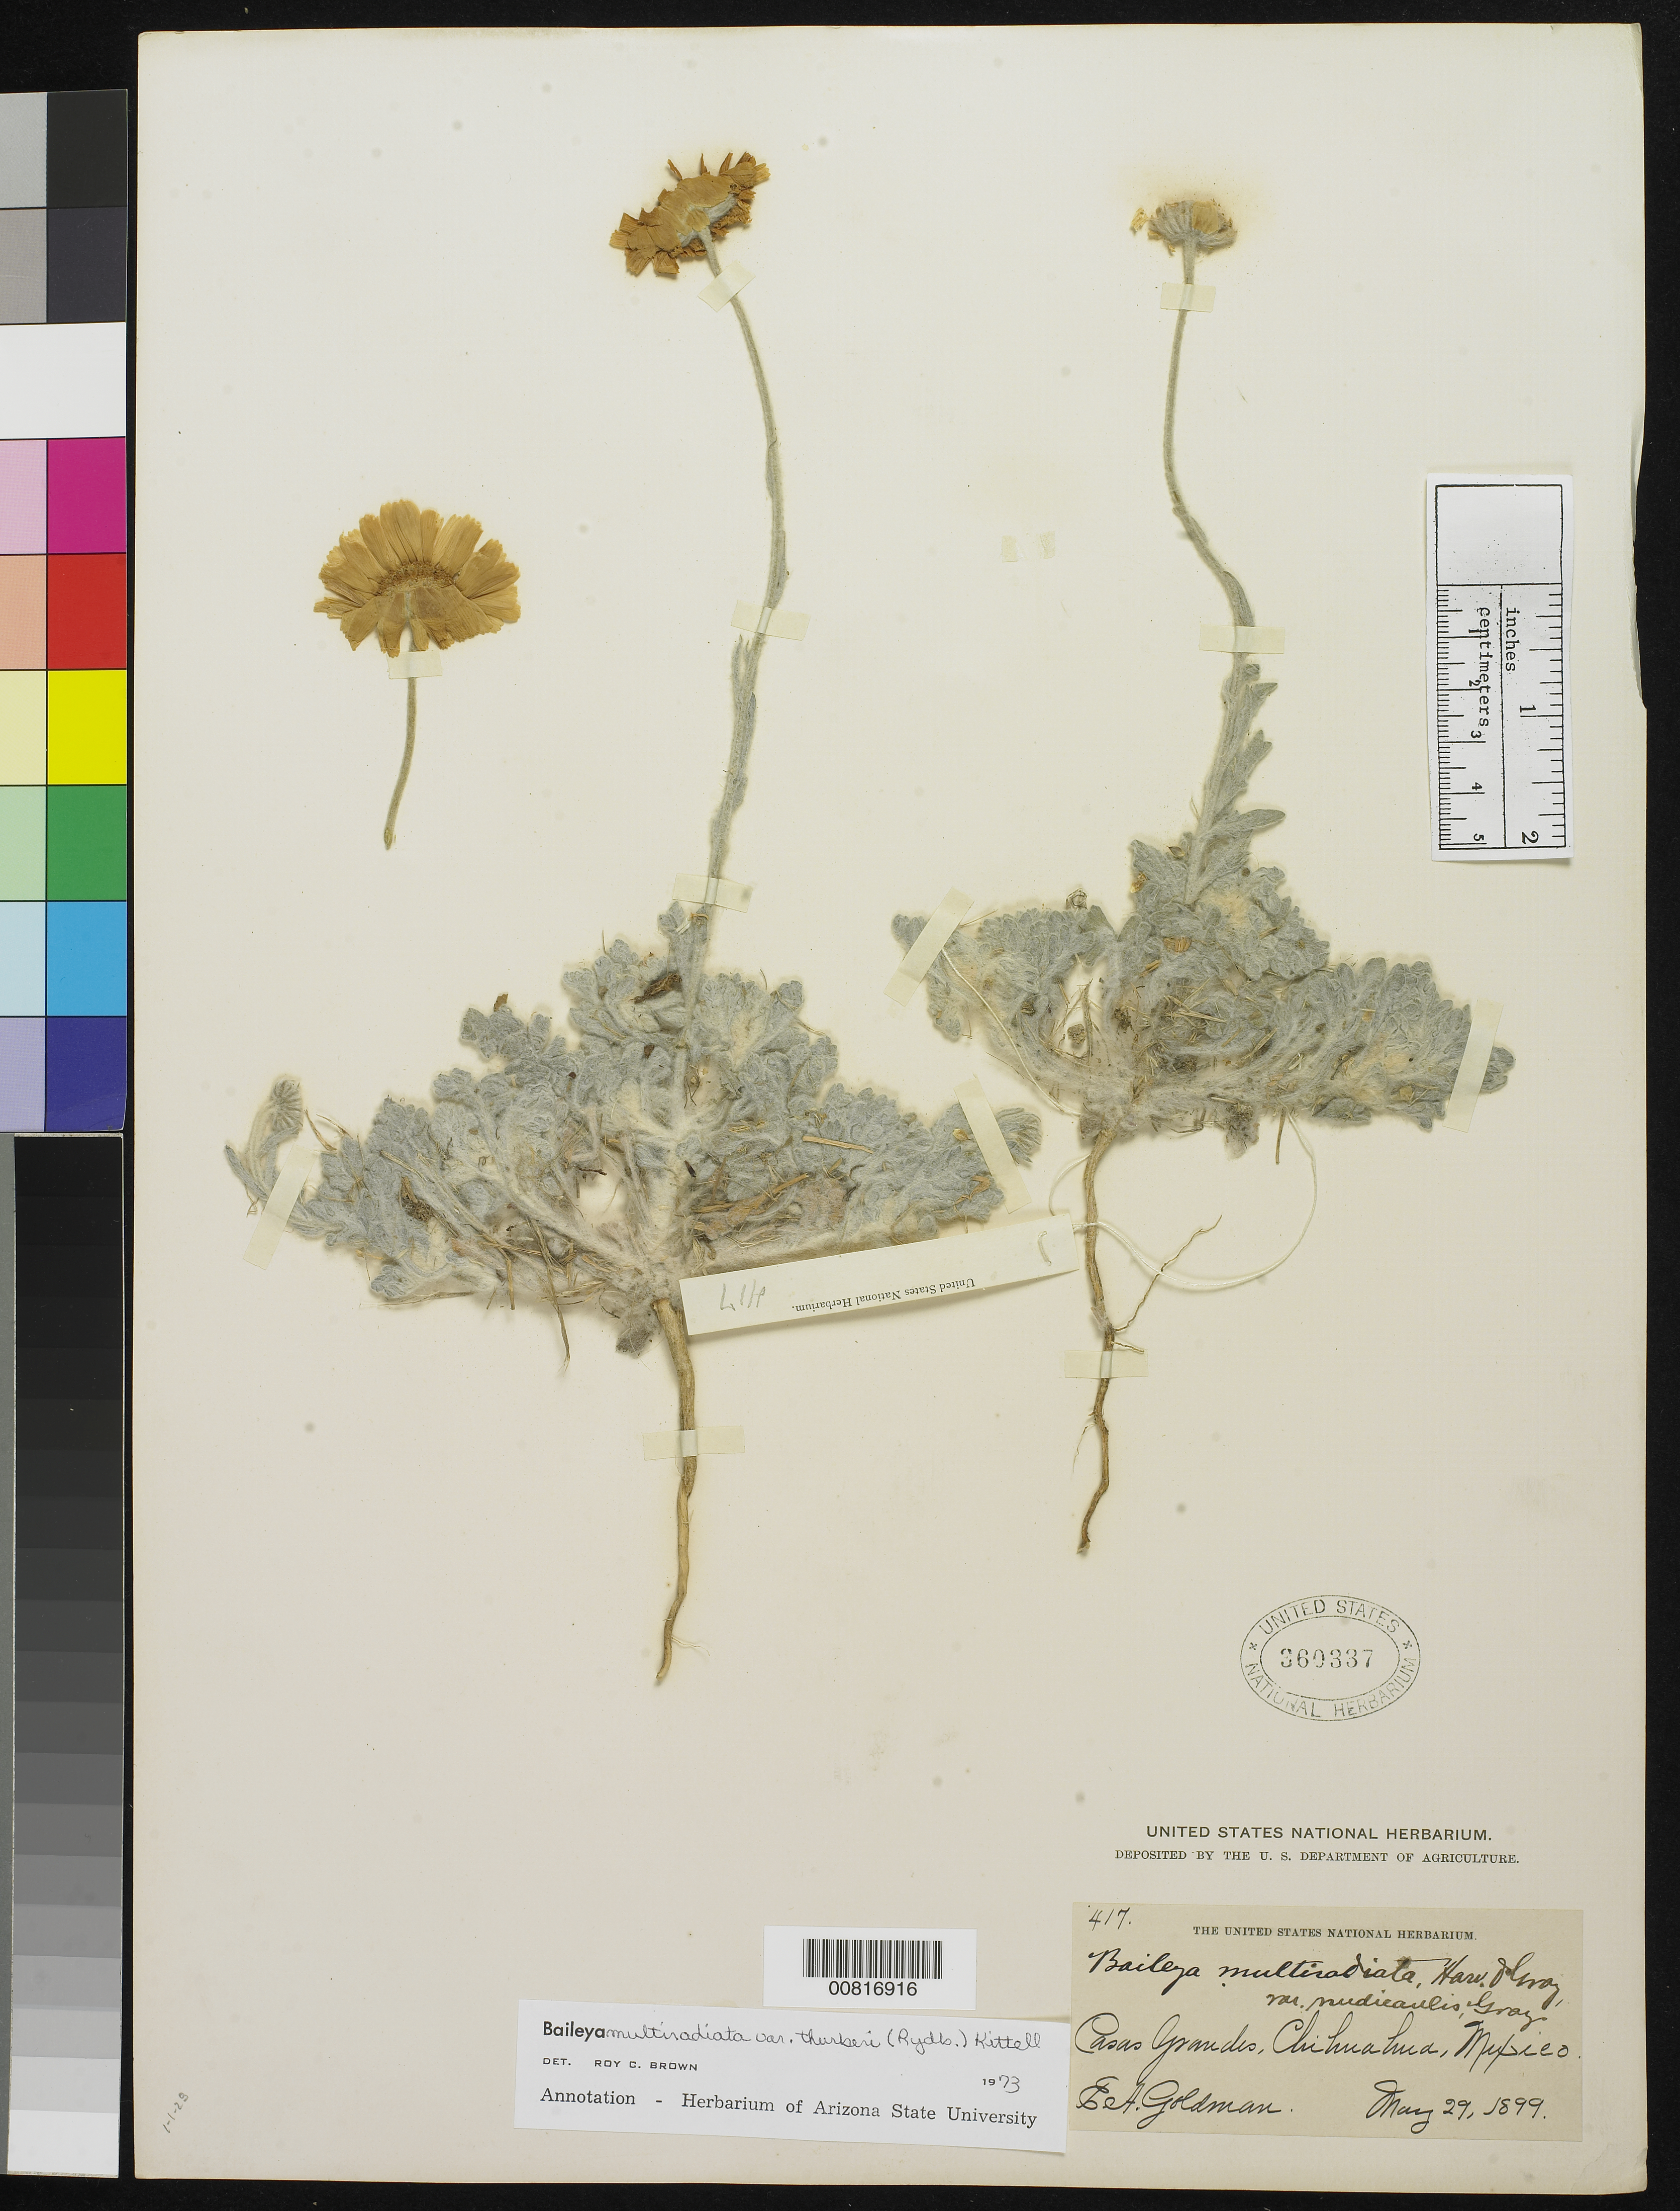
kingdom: Plantae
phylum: Tracheophyta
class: Magnoliopsida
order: Asterales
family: Asteraceae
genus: Baileya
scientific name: Baileya multiradiata var. thurberi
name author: (Rydb.) Kittell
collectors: E. A. Goldman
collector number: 417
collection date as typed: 29 May 1899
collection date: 1899-05-29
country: Mexico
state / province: Chihuahua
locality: Casas Grandes, Chihuahua.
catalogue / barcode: US 360337